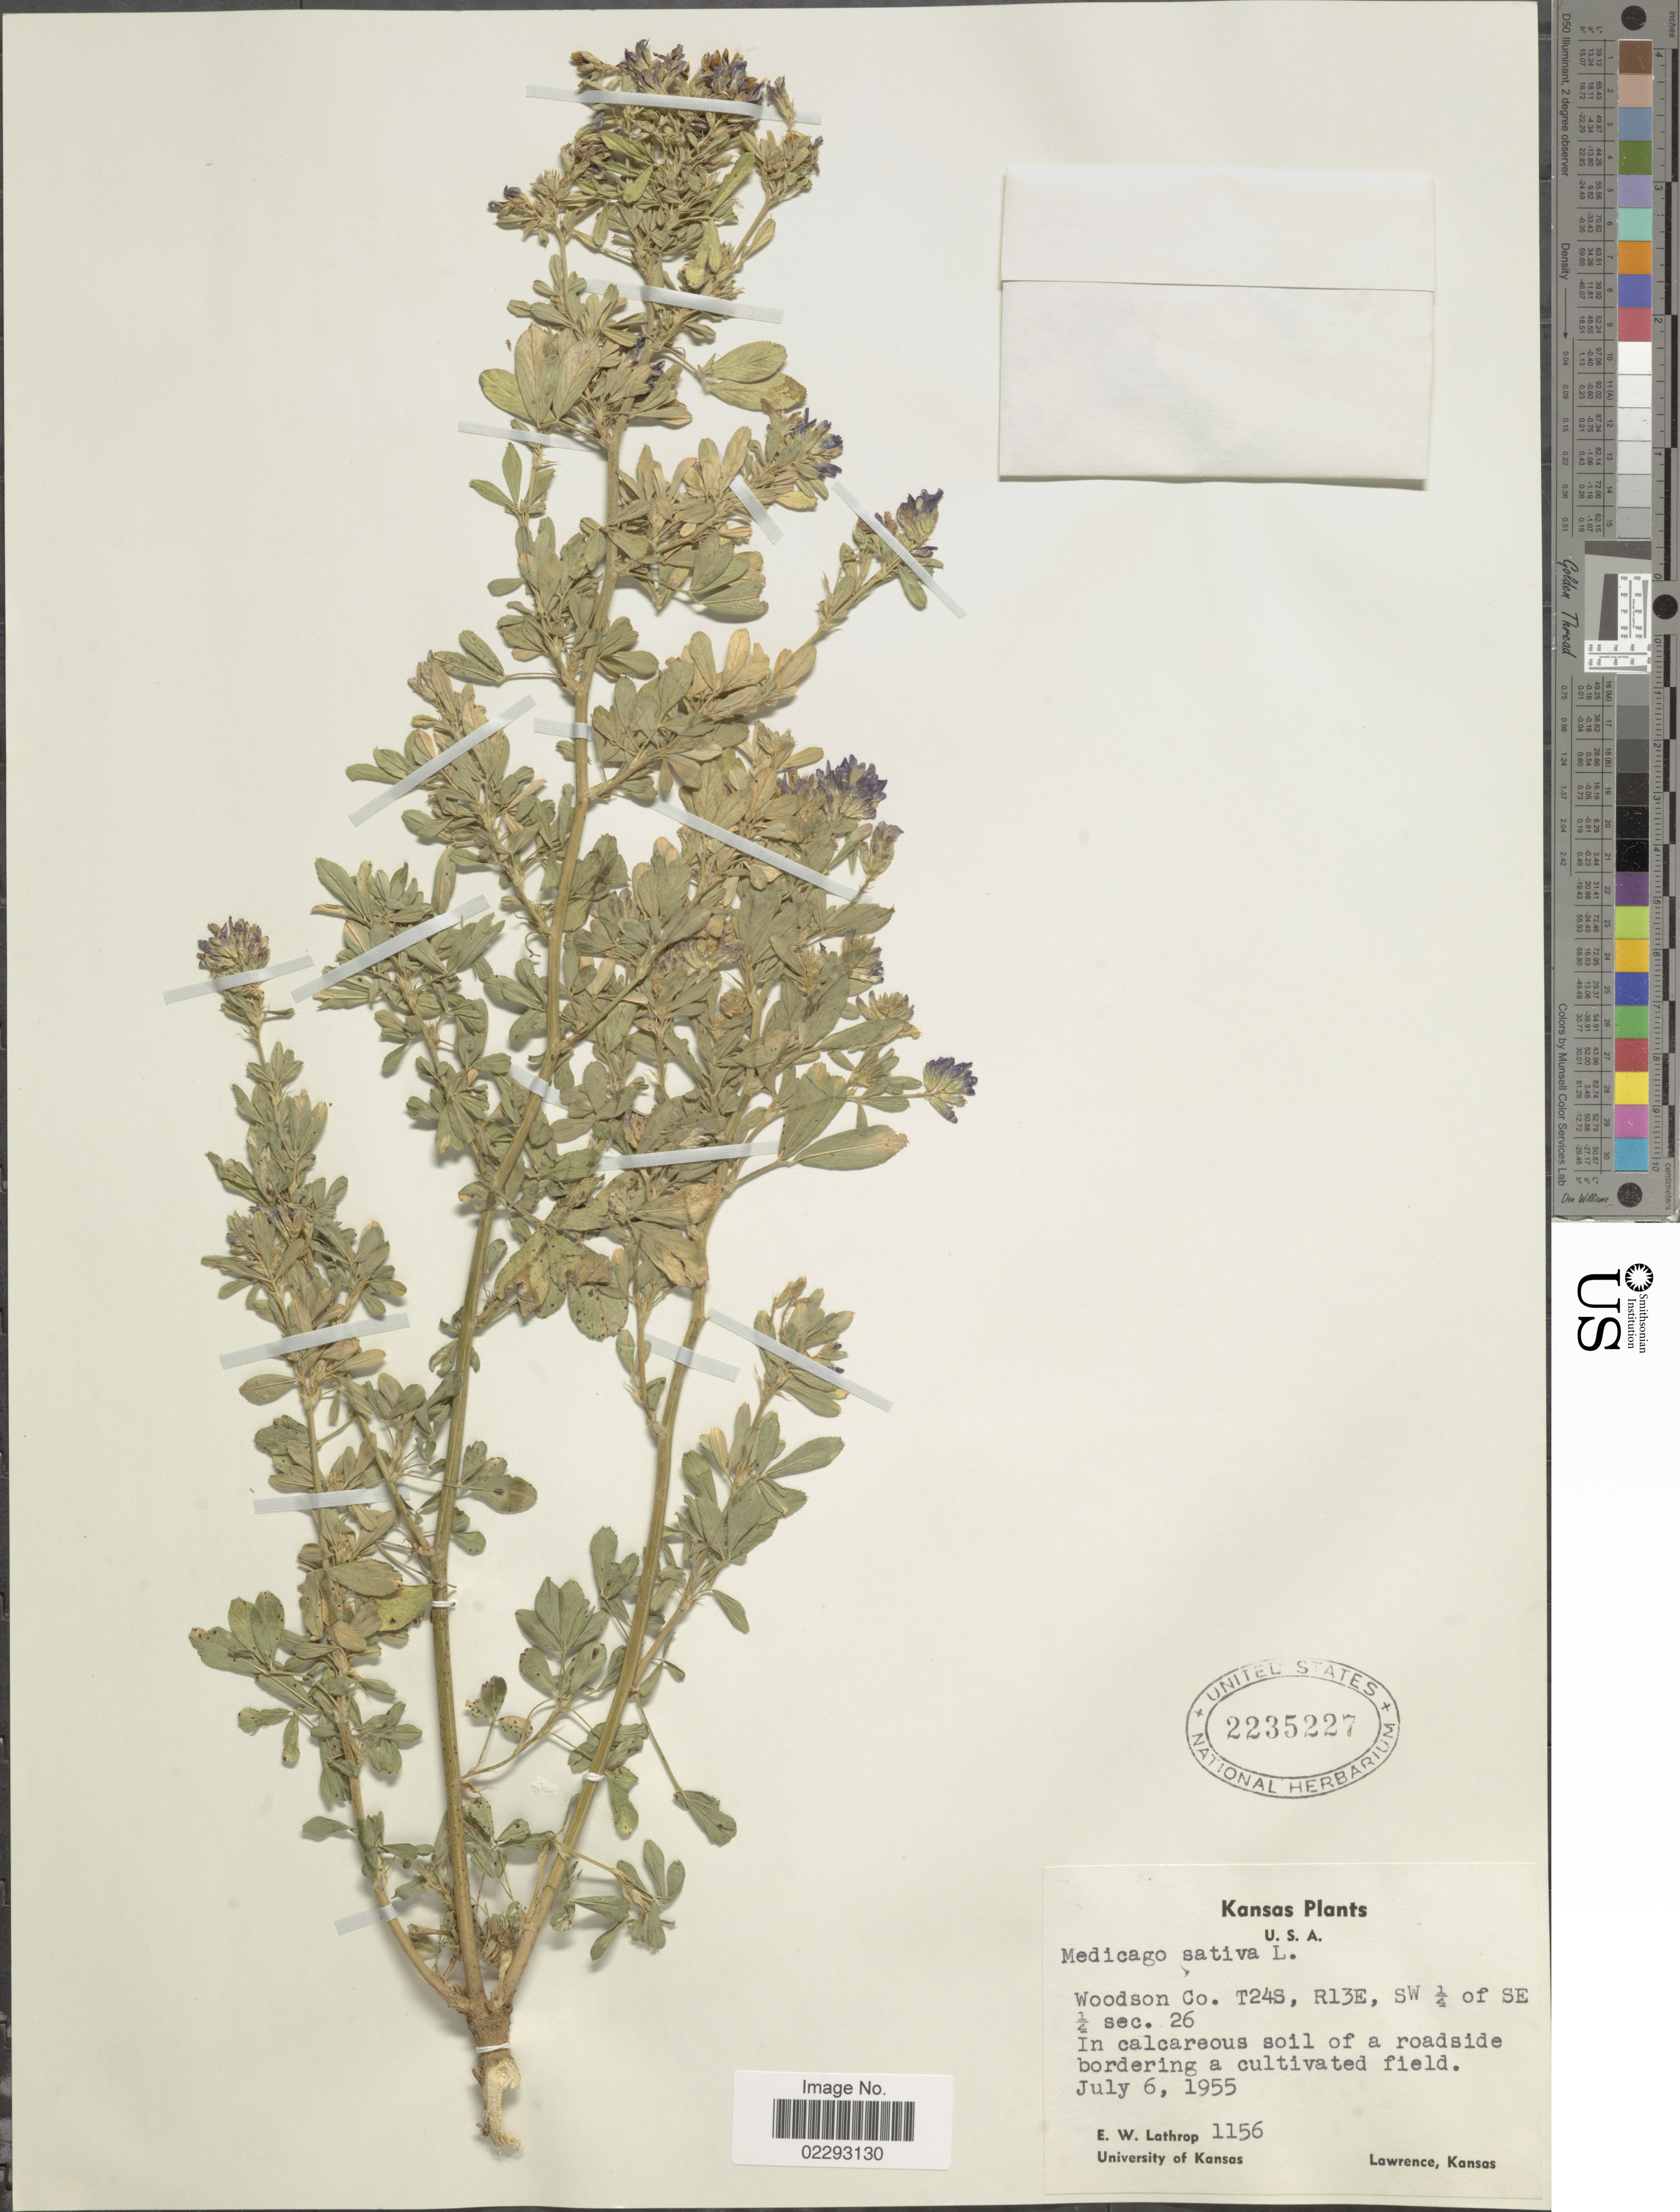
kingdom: Plantae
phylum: Tracheophyta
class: Magnoliopsida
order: Fabales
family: Fabaceae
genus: Medicago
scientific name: Medicago sativa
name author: L.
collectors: E. W. Lathrop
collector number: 1156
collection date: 1955-07-06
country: United States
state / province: Kansas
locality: Kansas, U.S.A. Woodson Co. T24S, R13E, SW¼ of SE ¼ sec 16. Roadside ditch in bottomland.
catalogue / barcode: US 2235227